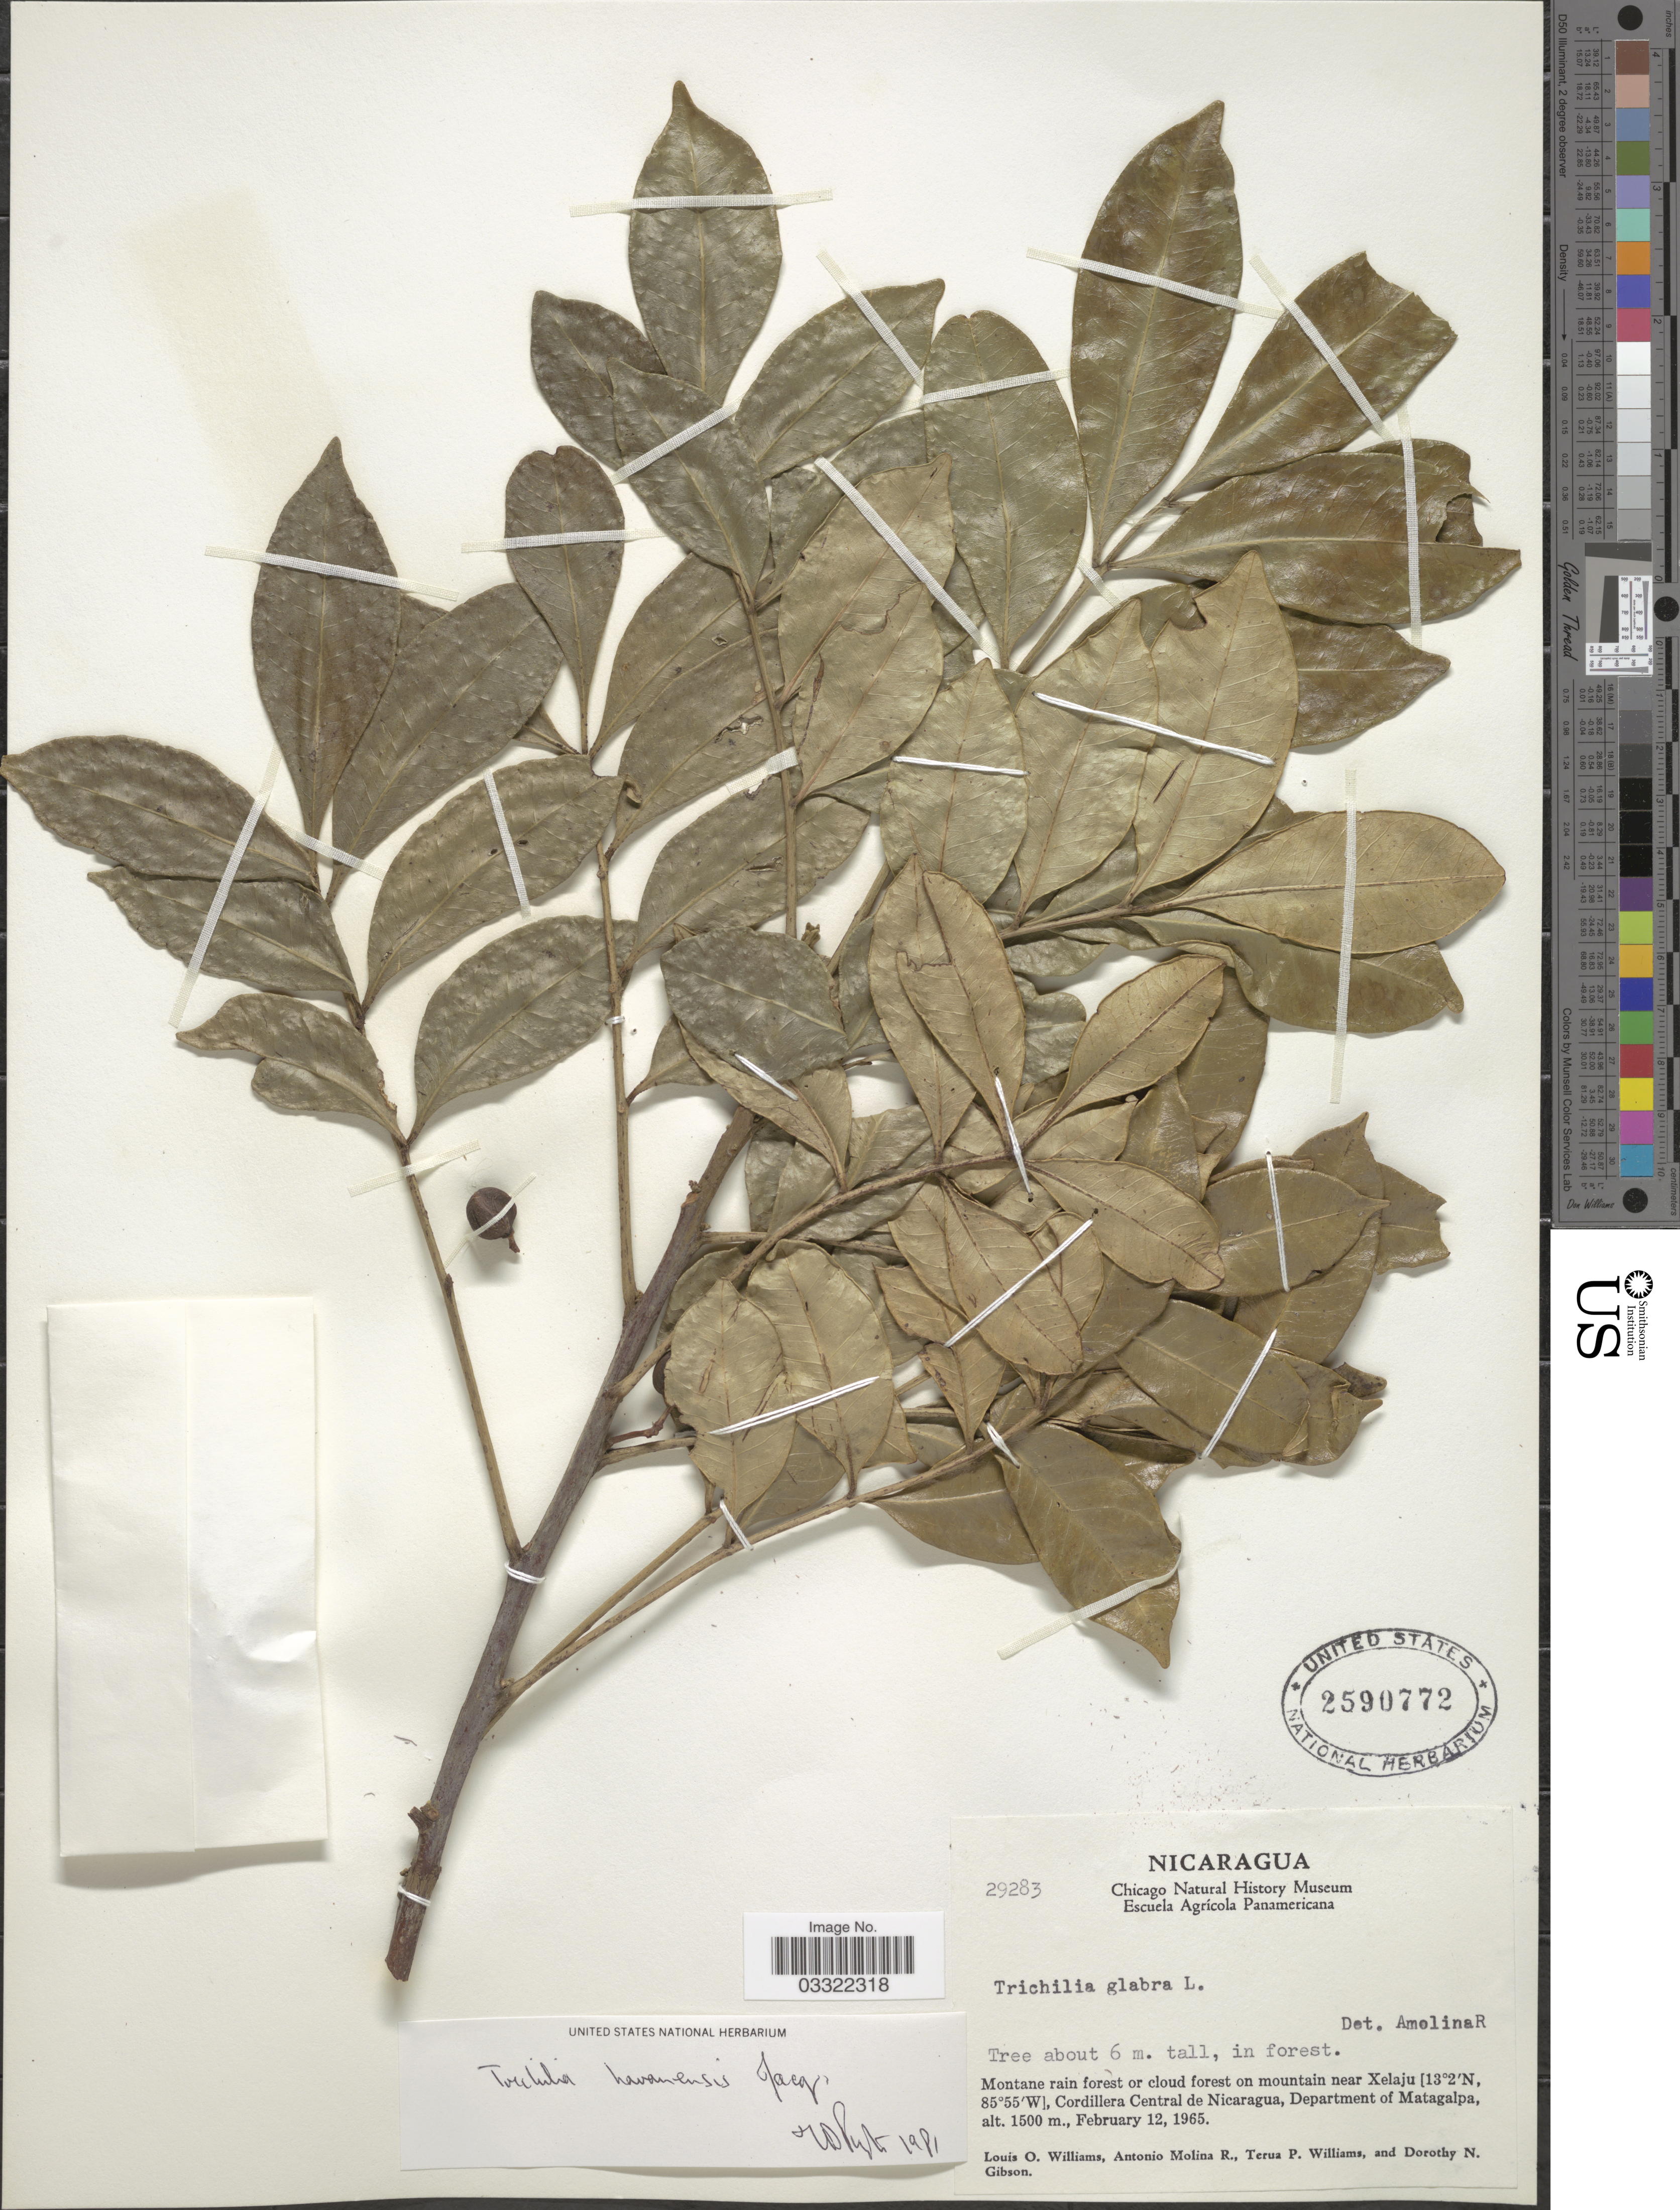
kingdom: Plantae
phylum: Tracheophyta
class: Magnoliopsida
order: Sapindales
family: Meliaceae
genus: Trichilia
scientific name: Trichilia havanensis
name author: Jacq.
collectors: L. O. Williams, A. Molina R., T. Williams & D. N. Gibson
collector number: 29283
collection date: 1965-02-12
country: Nicaragua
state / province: Matagalpa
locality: Montane rain forest or cloud forest on mountain near Xelaju. Cordillera Central de Niaragua, Department of Matagalpa.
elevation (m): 1500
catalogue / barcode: US 2590772